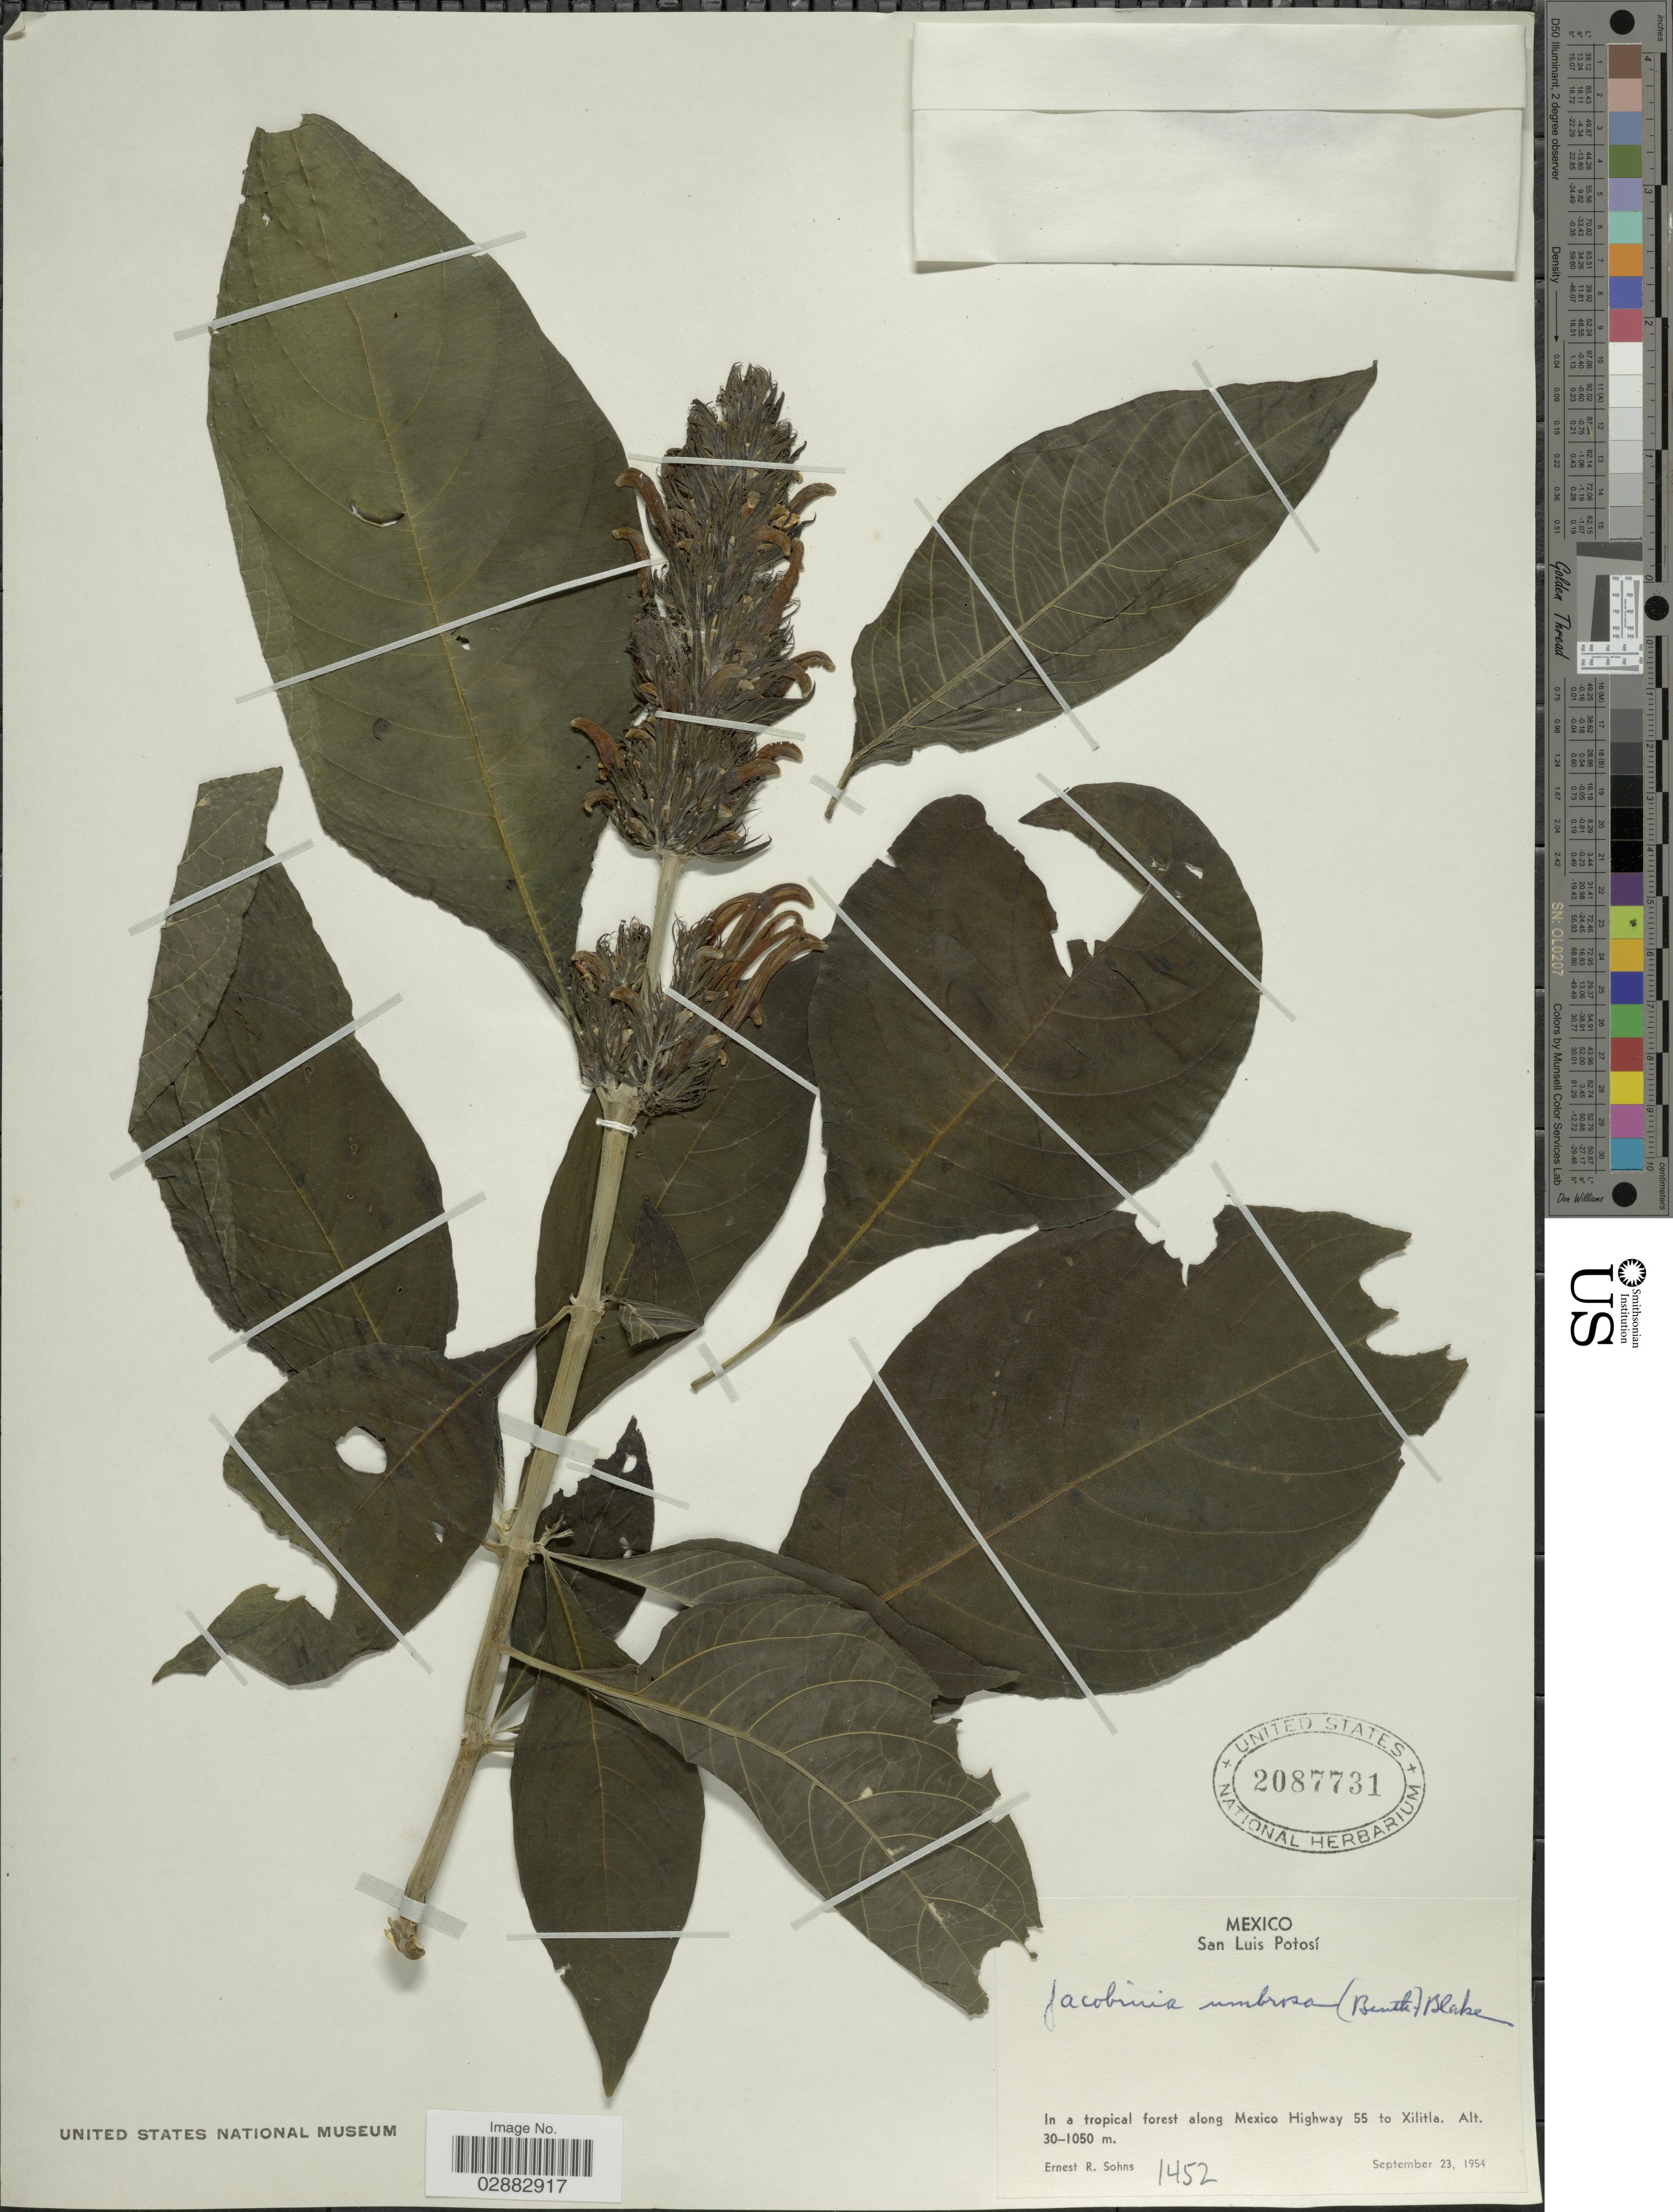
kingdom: Plantae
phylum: Tracheophyta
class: Magnoliopsida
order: Lamiales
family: Acanthaceae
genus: Jacobinia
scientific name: Jacobinia umbrosa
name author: (Benth.) S.F. Blake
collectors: E. R. Sohns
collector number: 1452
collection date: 1954-09-23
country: Mexico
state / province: San Luis Potosí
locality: In a tropical forest along Mexico Highway 55 to Xilitla.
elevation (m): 30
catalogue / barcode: US 2087731